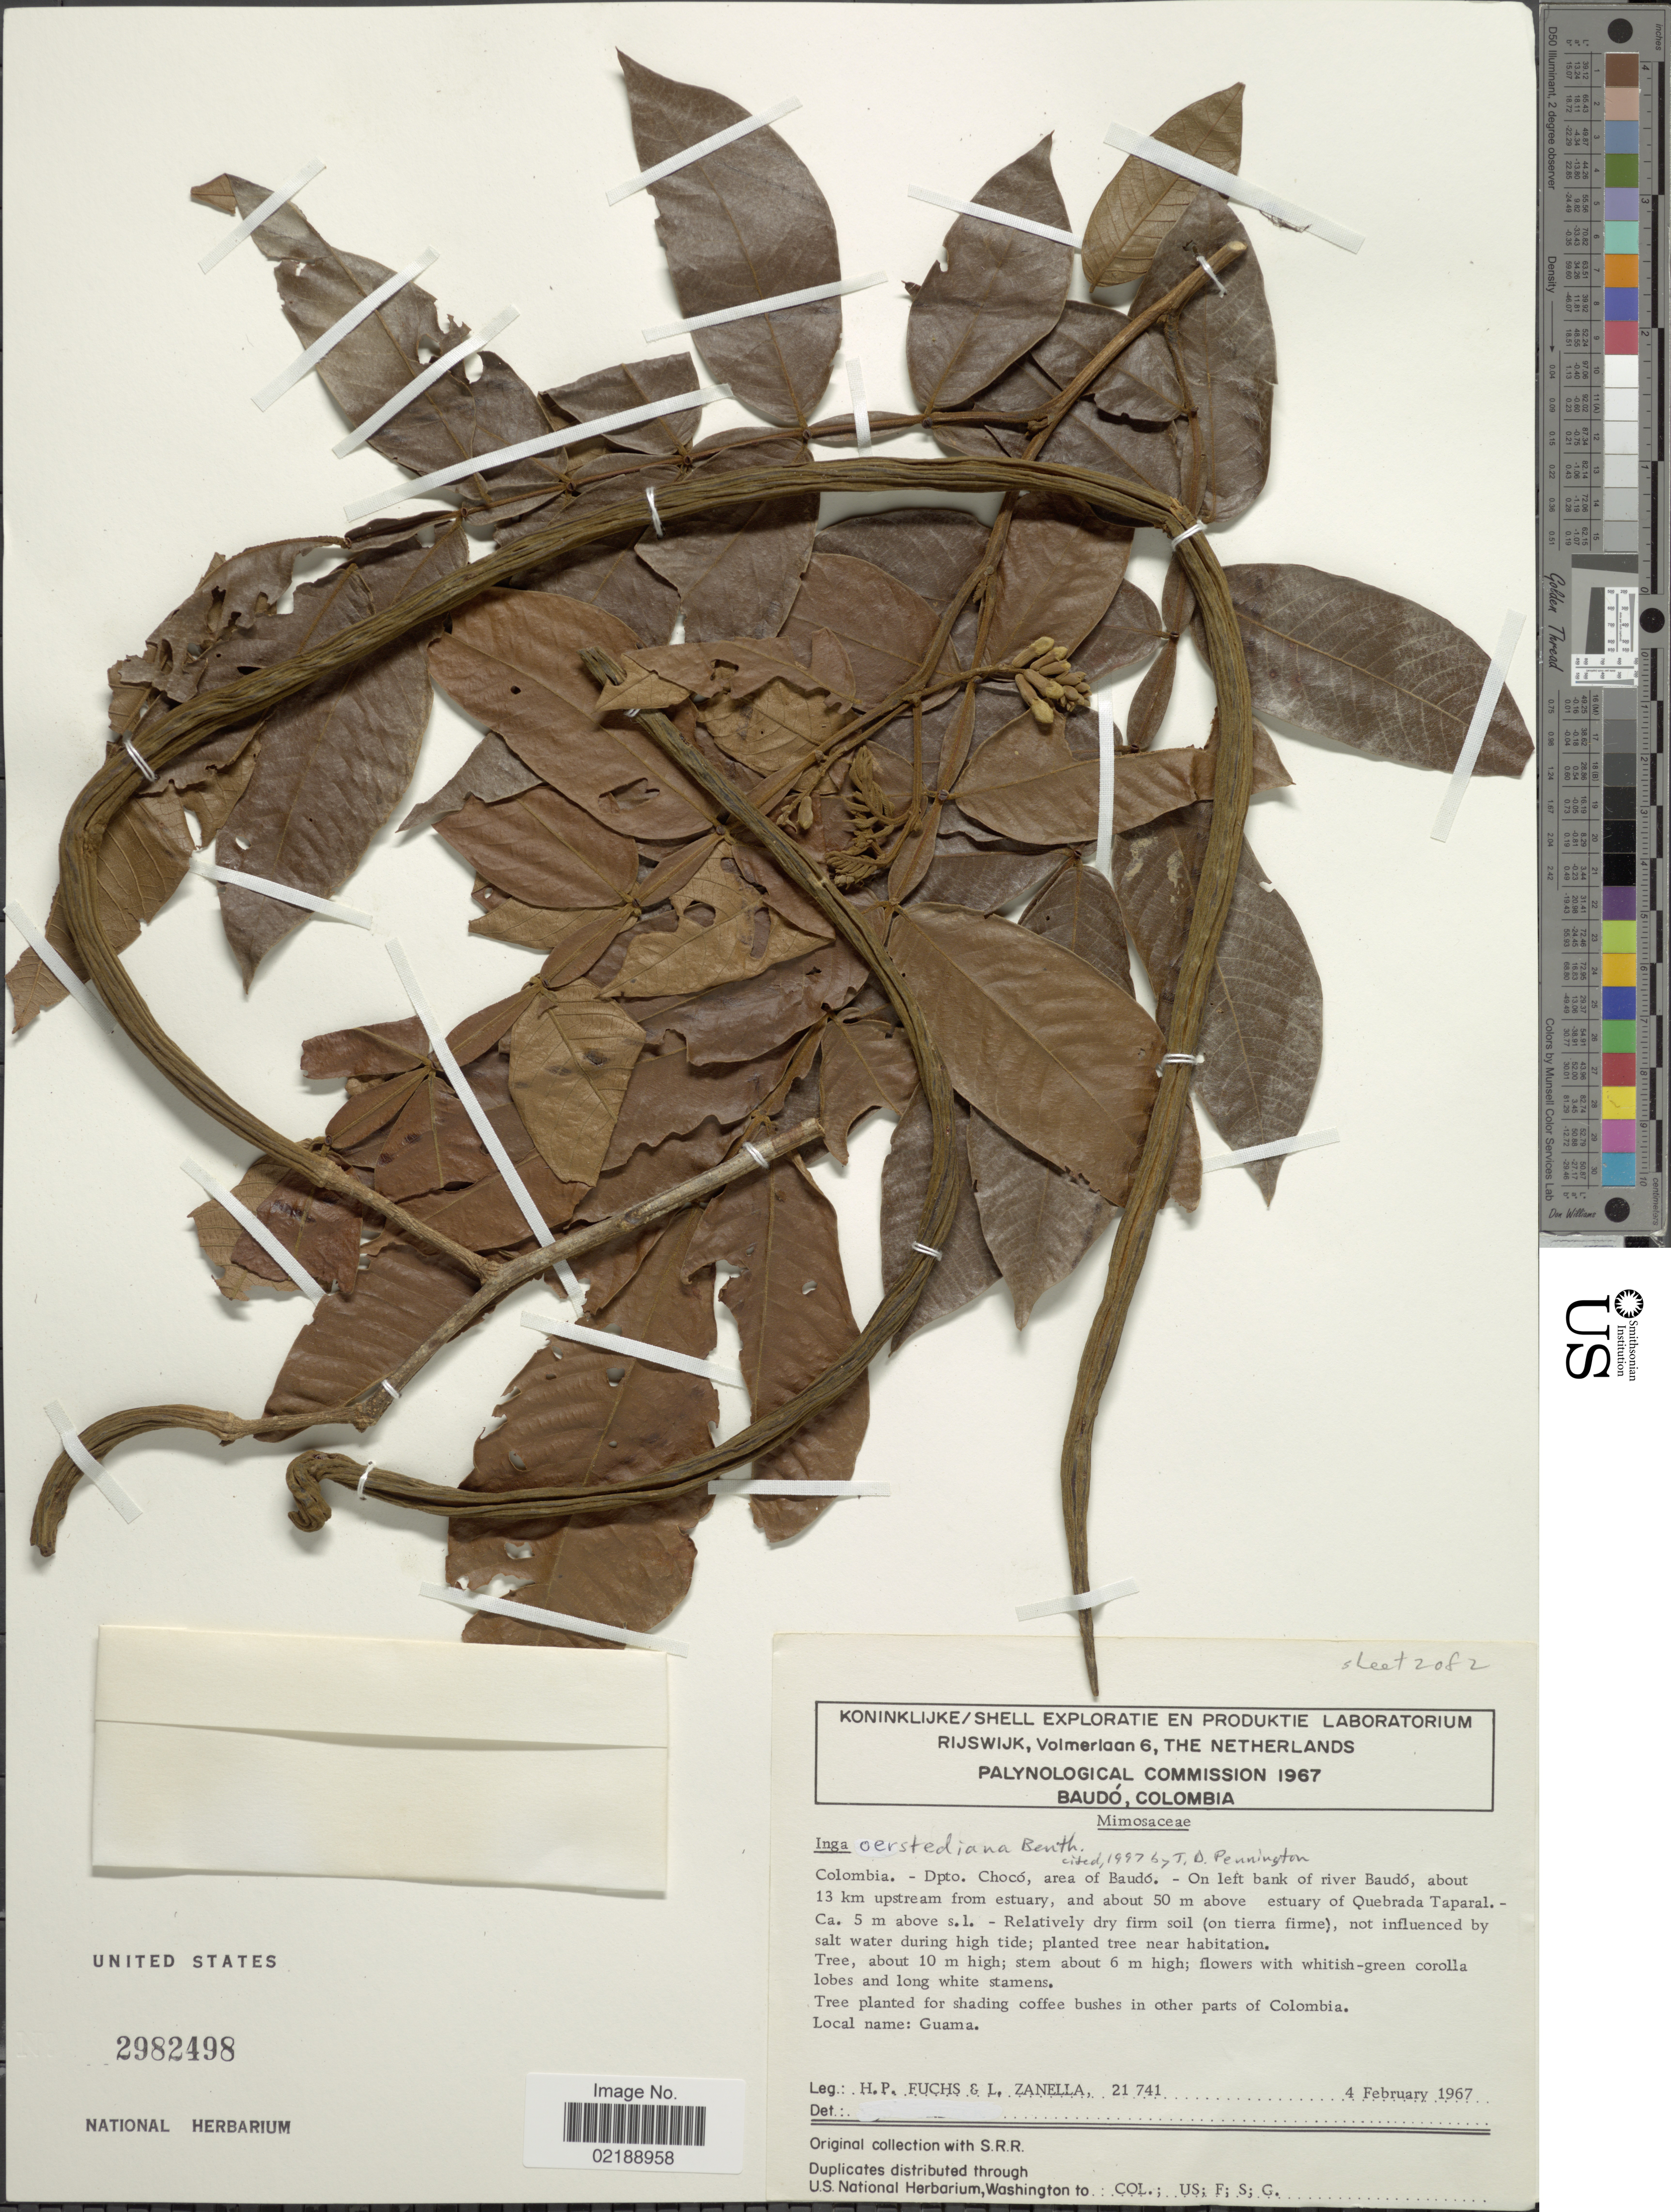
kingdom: Plantae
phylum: Tracheophyta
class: Magnoliopsida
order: Fabales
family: Fabaceae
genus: Inga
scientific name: Inga oerstediana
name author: Benth.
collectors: H. P. Fuchs & L. Zanella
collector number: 21741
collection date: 1967-02-04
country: Colombia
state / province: Chocó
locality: Dpto Chocó, area of Baudó - On left bank of river Baudó, about 13 km uostream from estuary, and about 50 m above estuary of Quebrada Taparal - Ca. 5 m above s.l,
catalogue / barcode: US 2982498